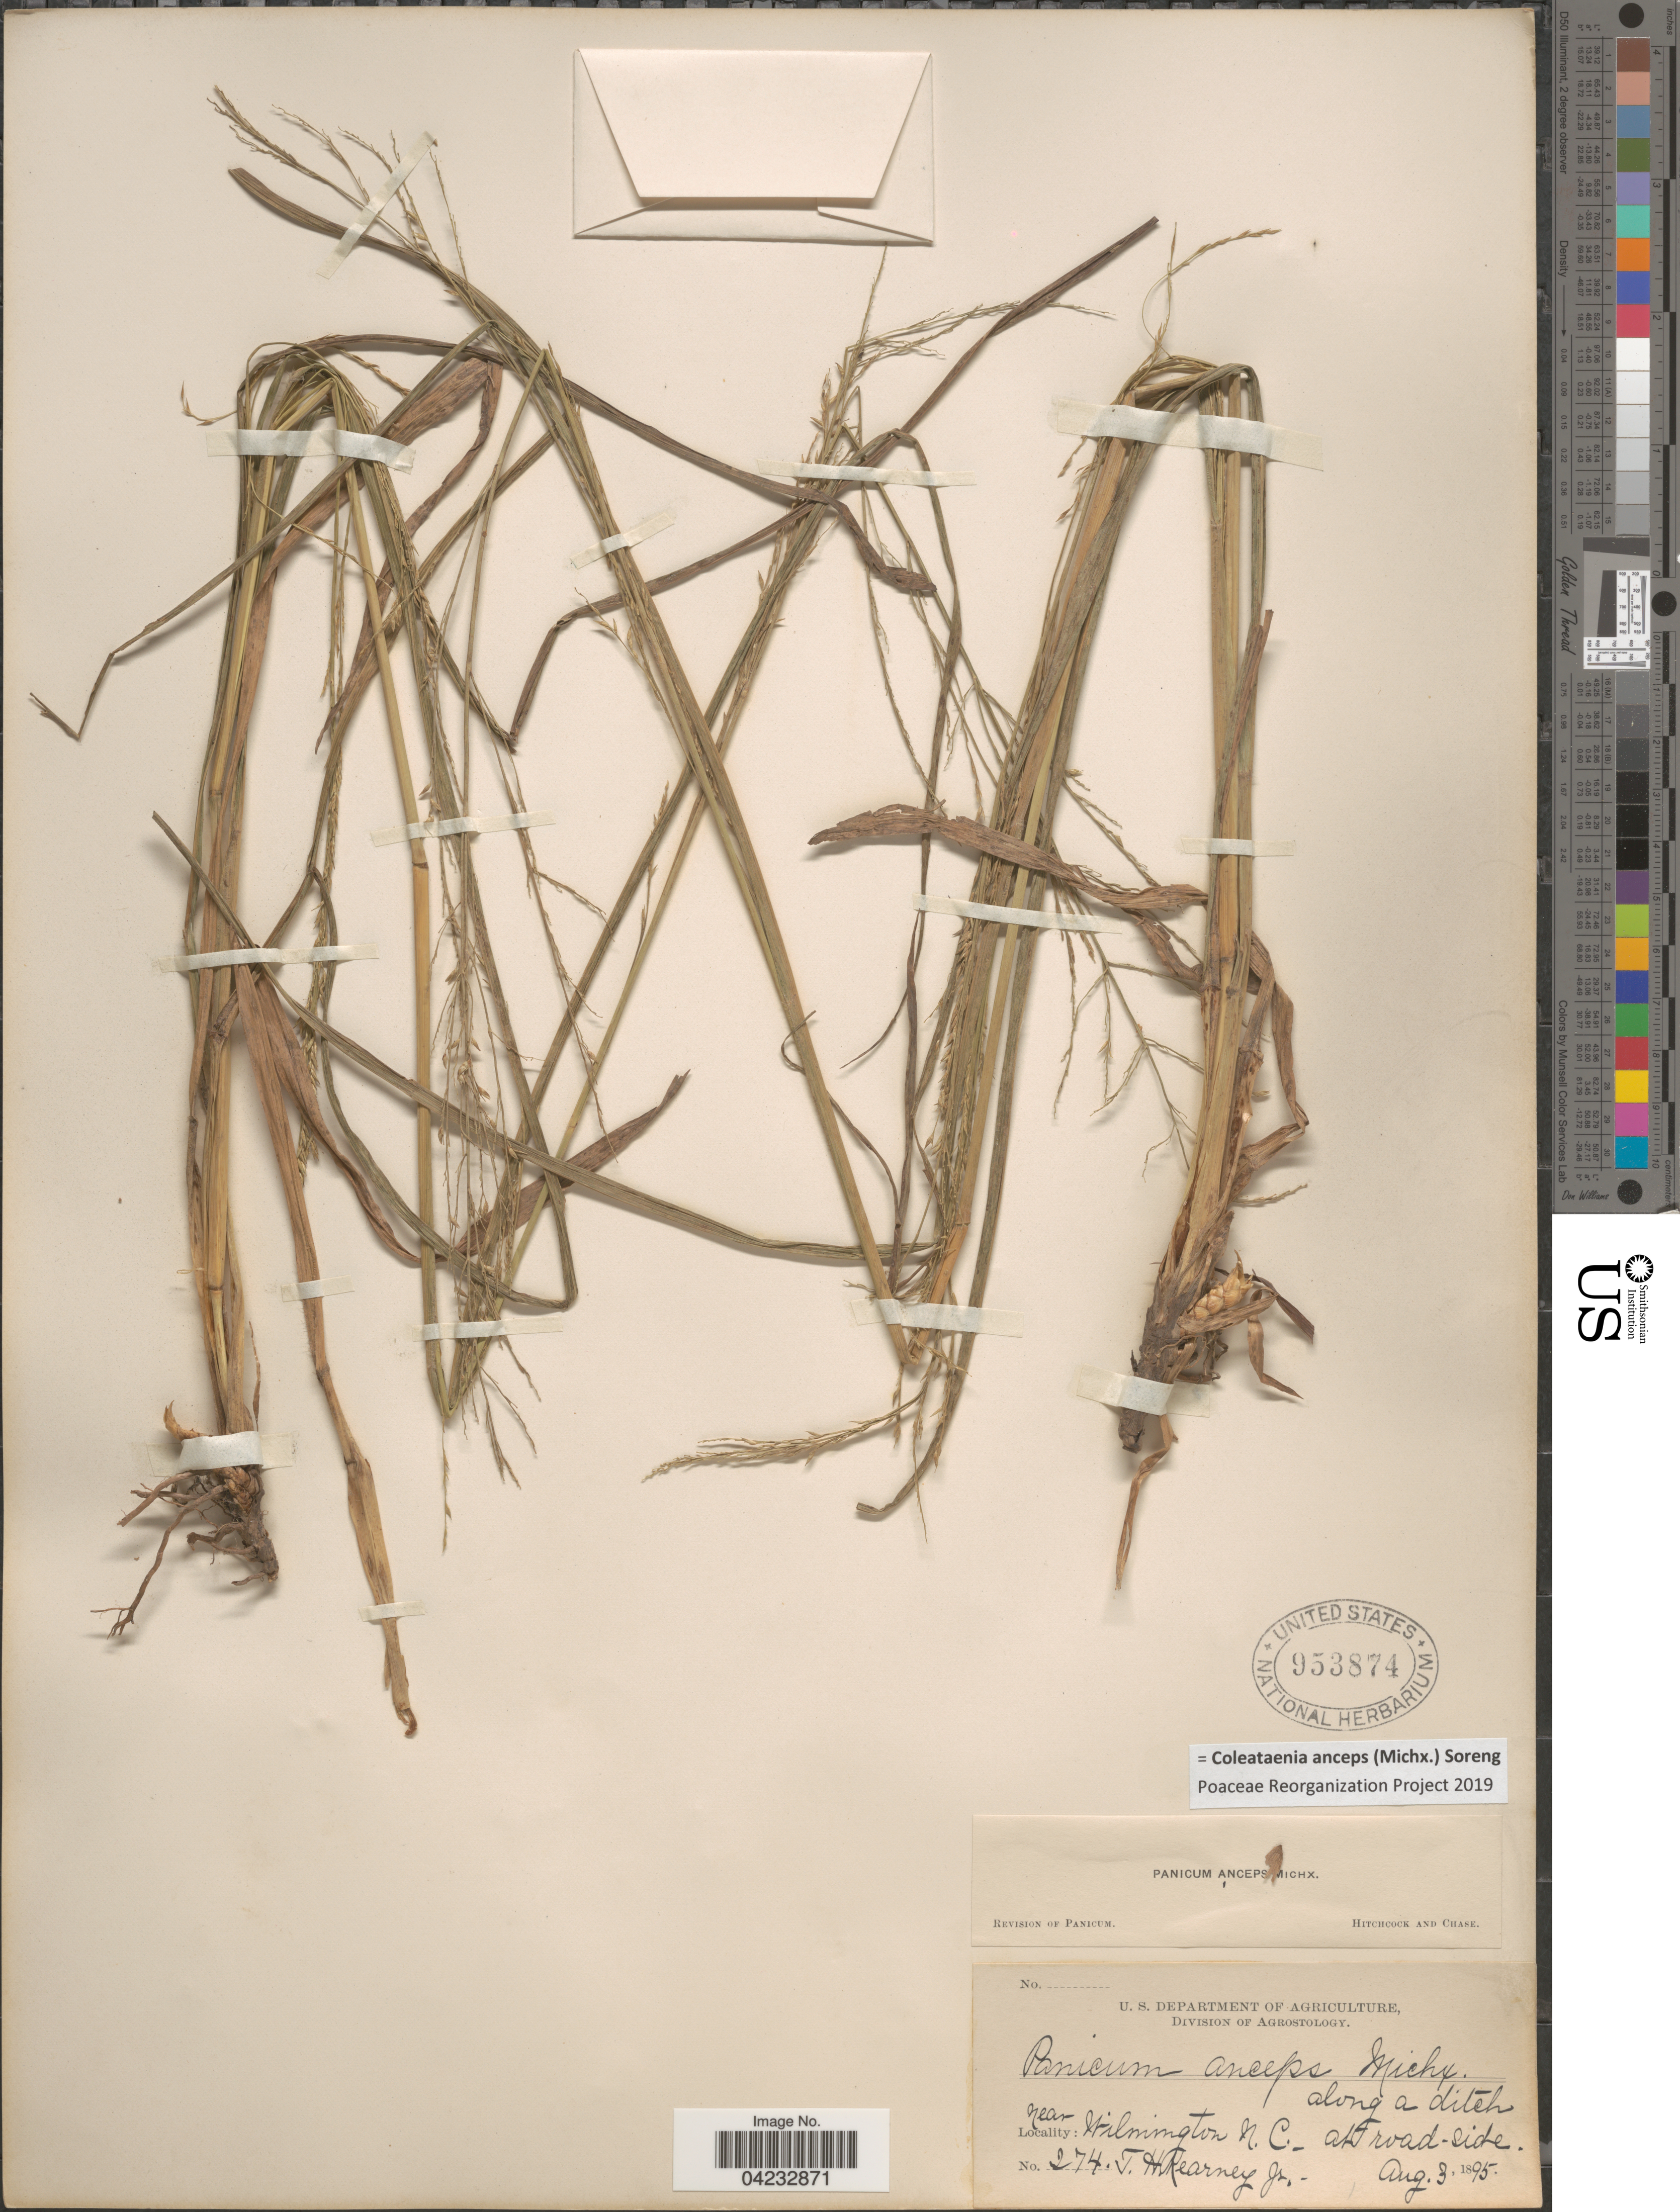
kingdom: Plantae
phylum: Tracheophyta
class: Liliopsida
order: Poales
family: Poaceae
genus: Coleataenia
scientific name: Coleataenia anceps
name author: (Michx.) Soreng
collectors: T. H. Kearney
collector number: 274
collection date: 1895-08-03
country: United States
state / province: North Carolina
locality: Near Wilmington.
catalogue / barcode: US 953874